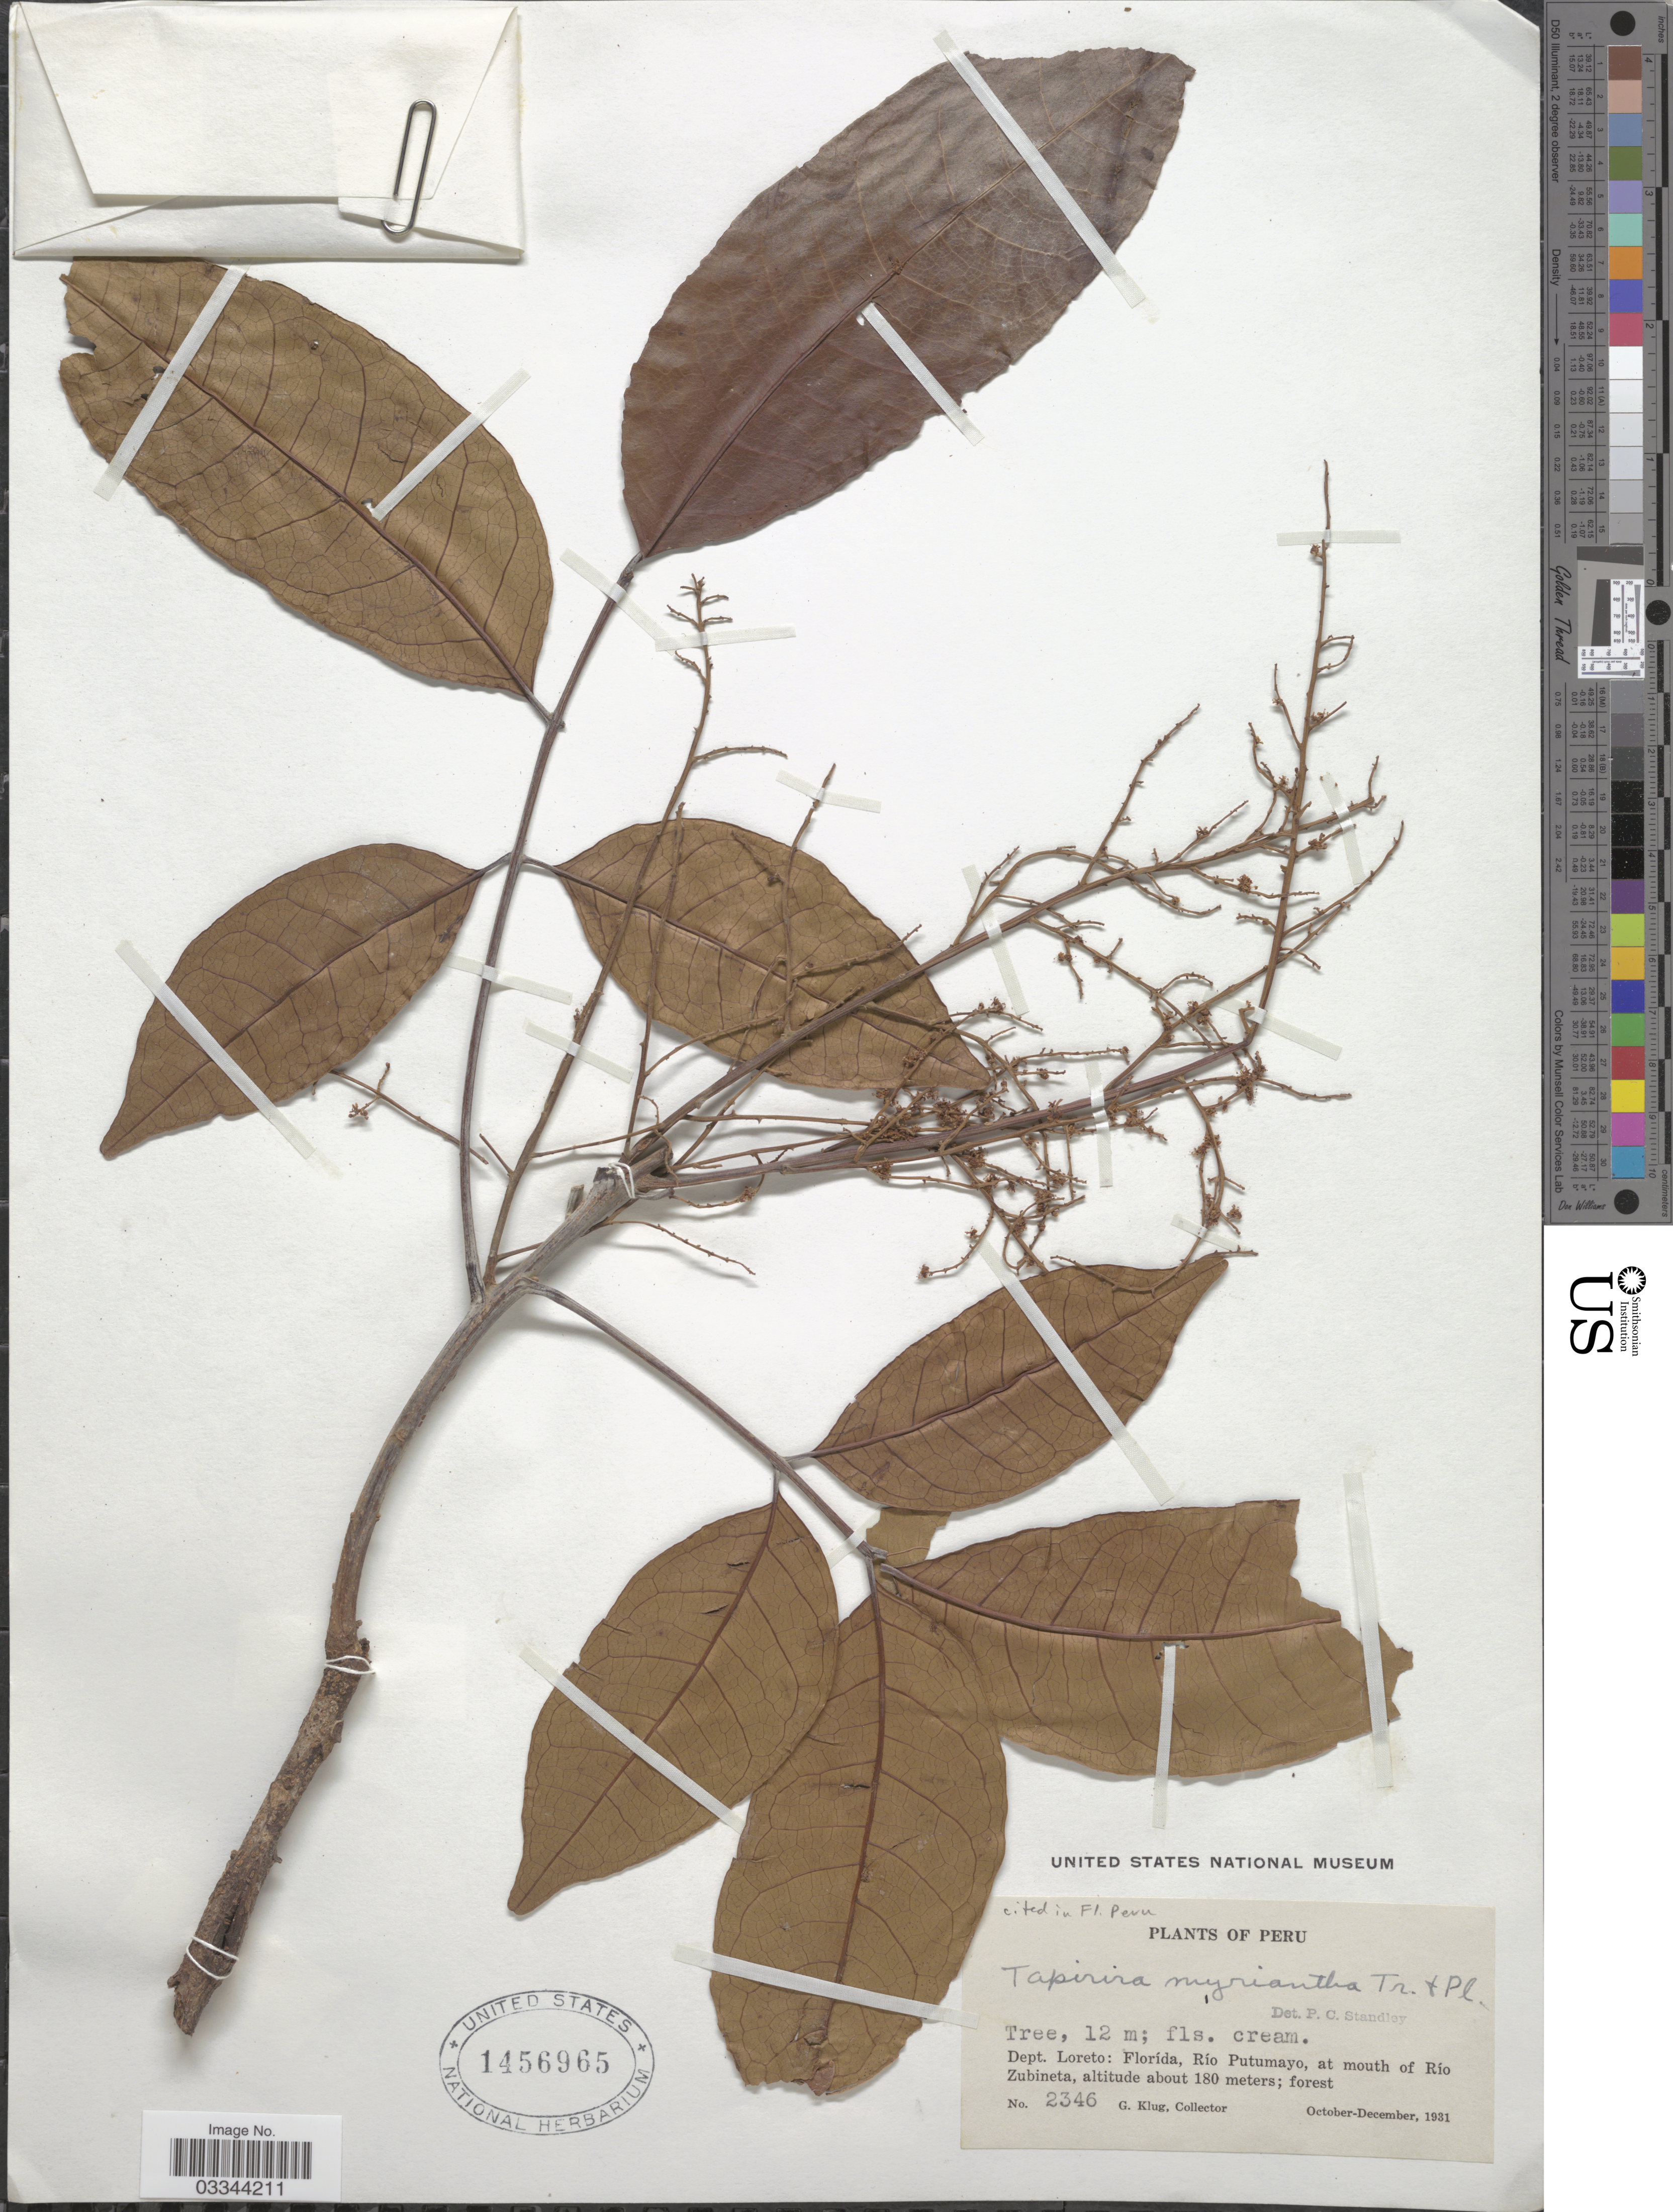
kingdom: Plantae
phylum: Tracheophyta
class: Magnoliopsida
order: Sapindales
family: Anacardiaceae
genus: Tapirira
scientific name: Tapirira myriantha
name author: Triana & Planch.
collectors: G. Klug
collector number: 2346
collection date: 1931-10/1931-11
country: Peru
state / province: Loreto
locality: Dept. Loreto: Florída, Río Putumayo, at mouth of Río Zubineta.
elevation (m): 180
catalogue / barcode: US 1456965